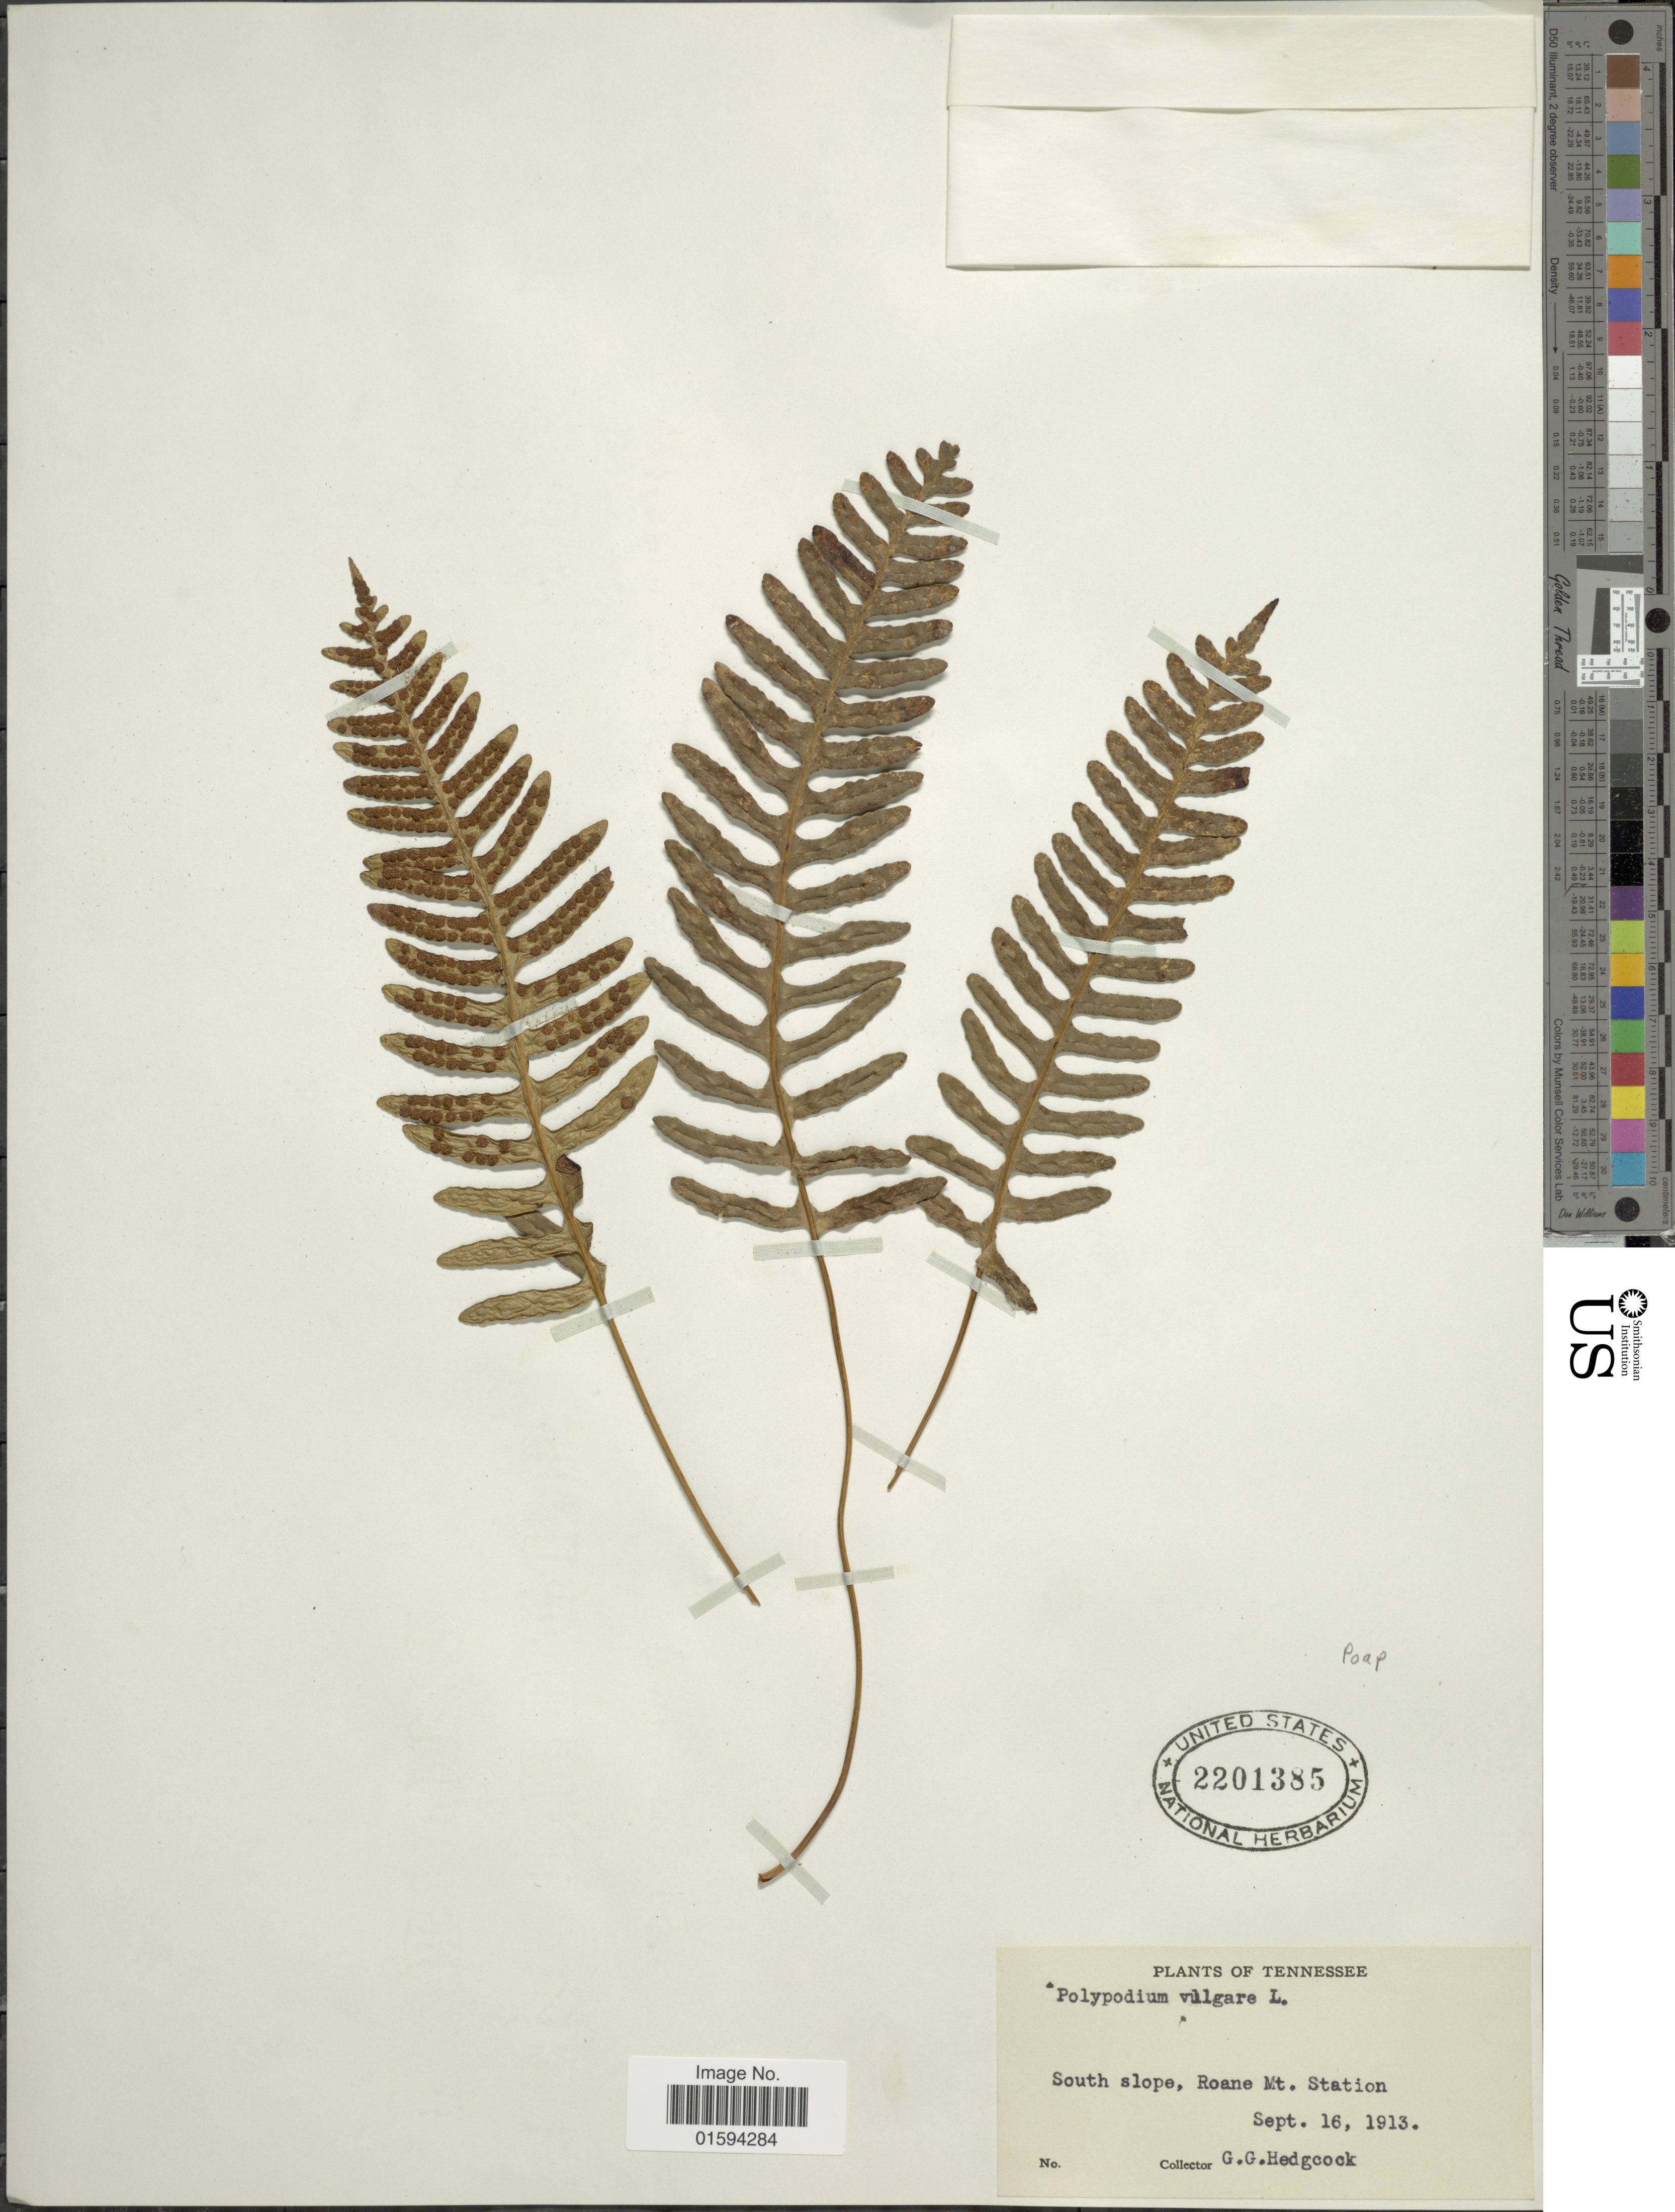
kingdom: Plantae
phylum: Tracheophyta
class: Polypodiopsida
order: Polypodiales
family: Polypodiaceae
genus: Polypodium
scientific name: Polypodium appalachianum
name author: Haufler & Windham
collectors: G. Hedgcock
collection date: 1913-09-16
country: United States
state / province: Tennessee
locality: South slope, Roane Mt. Station.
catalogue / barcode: US 2201385